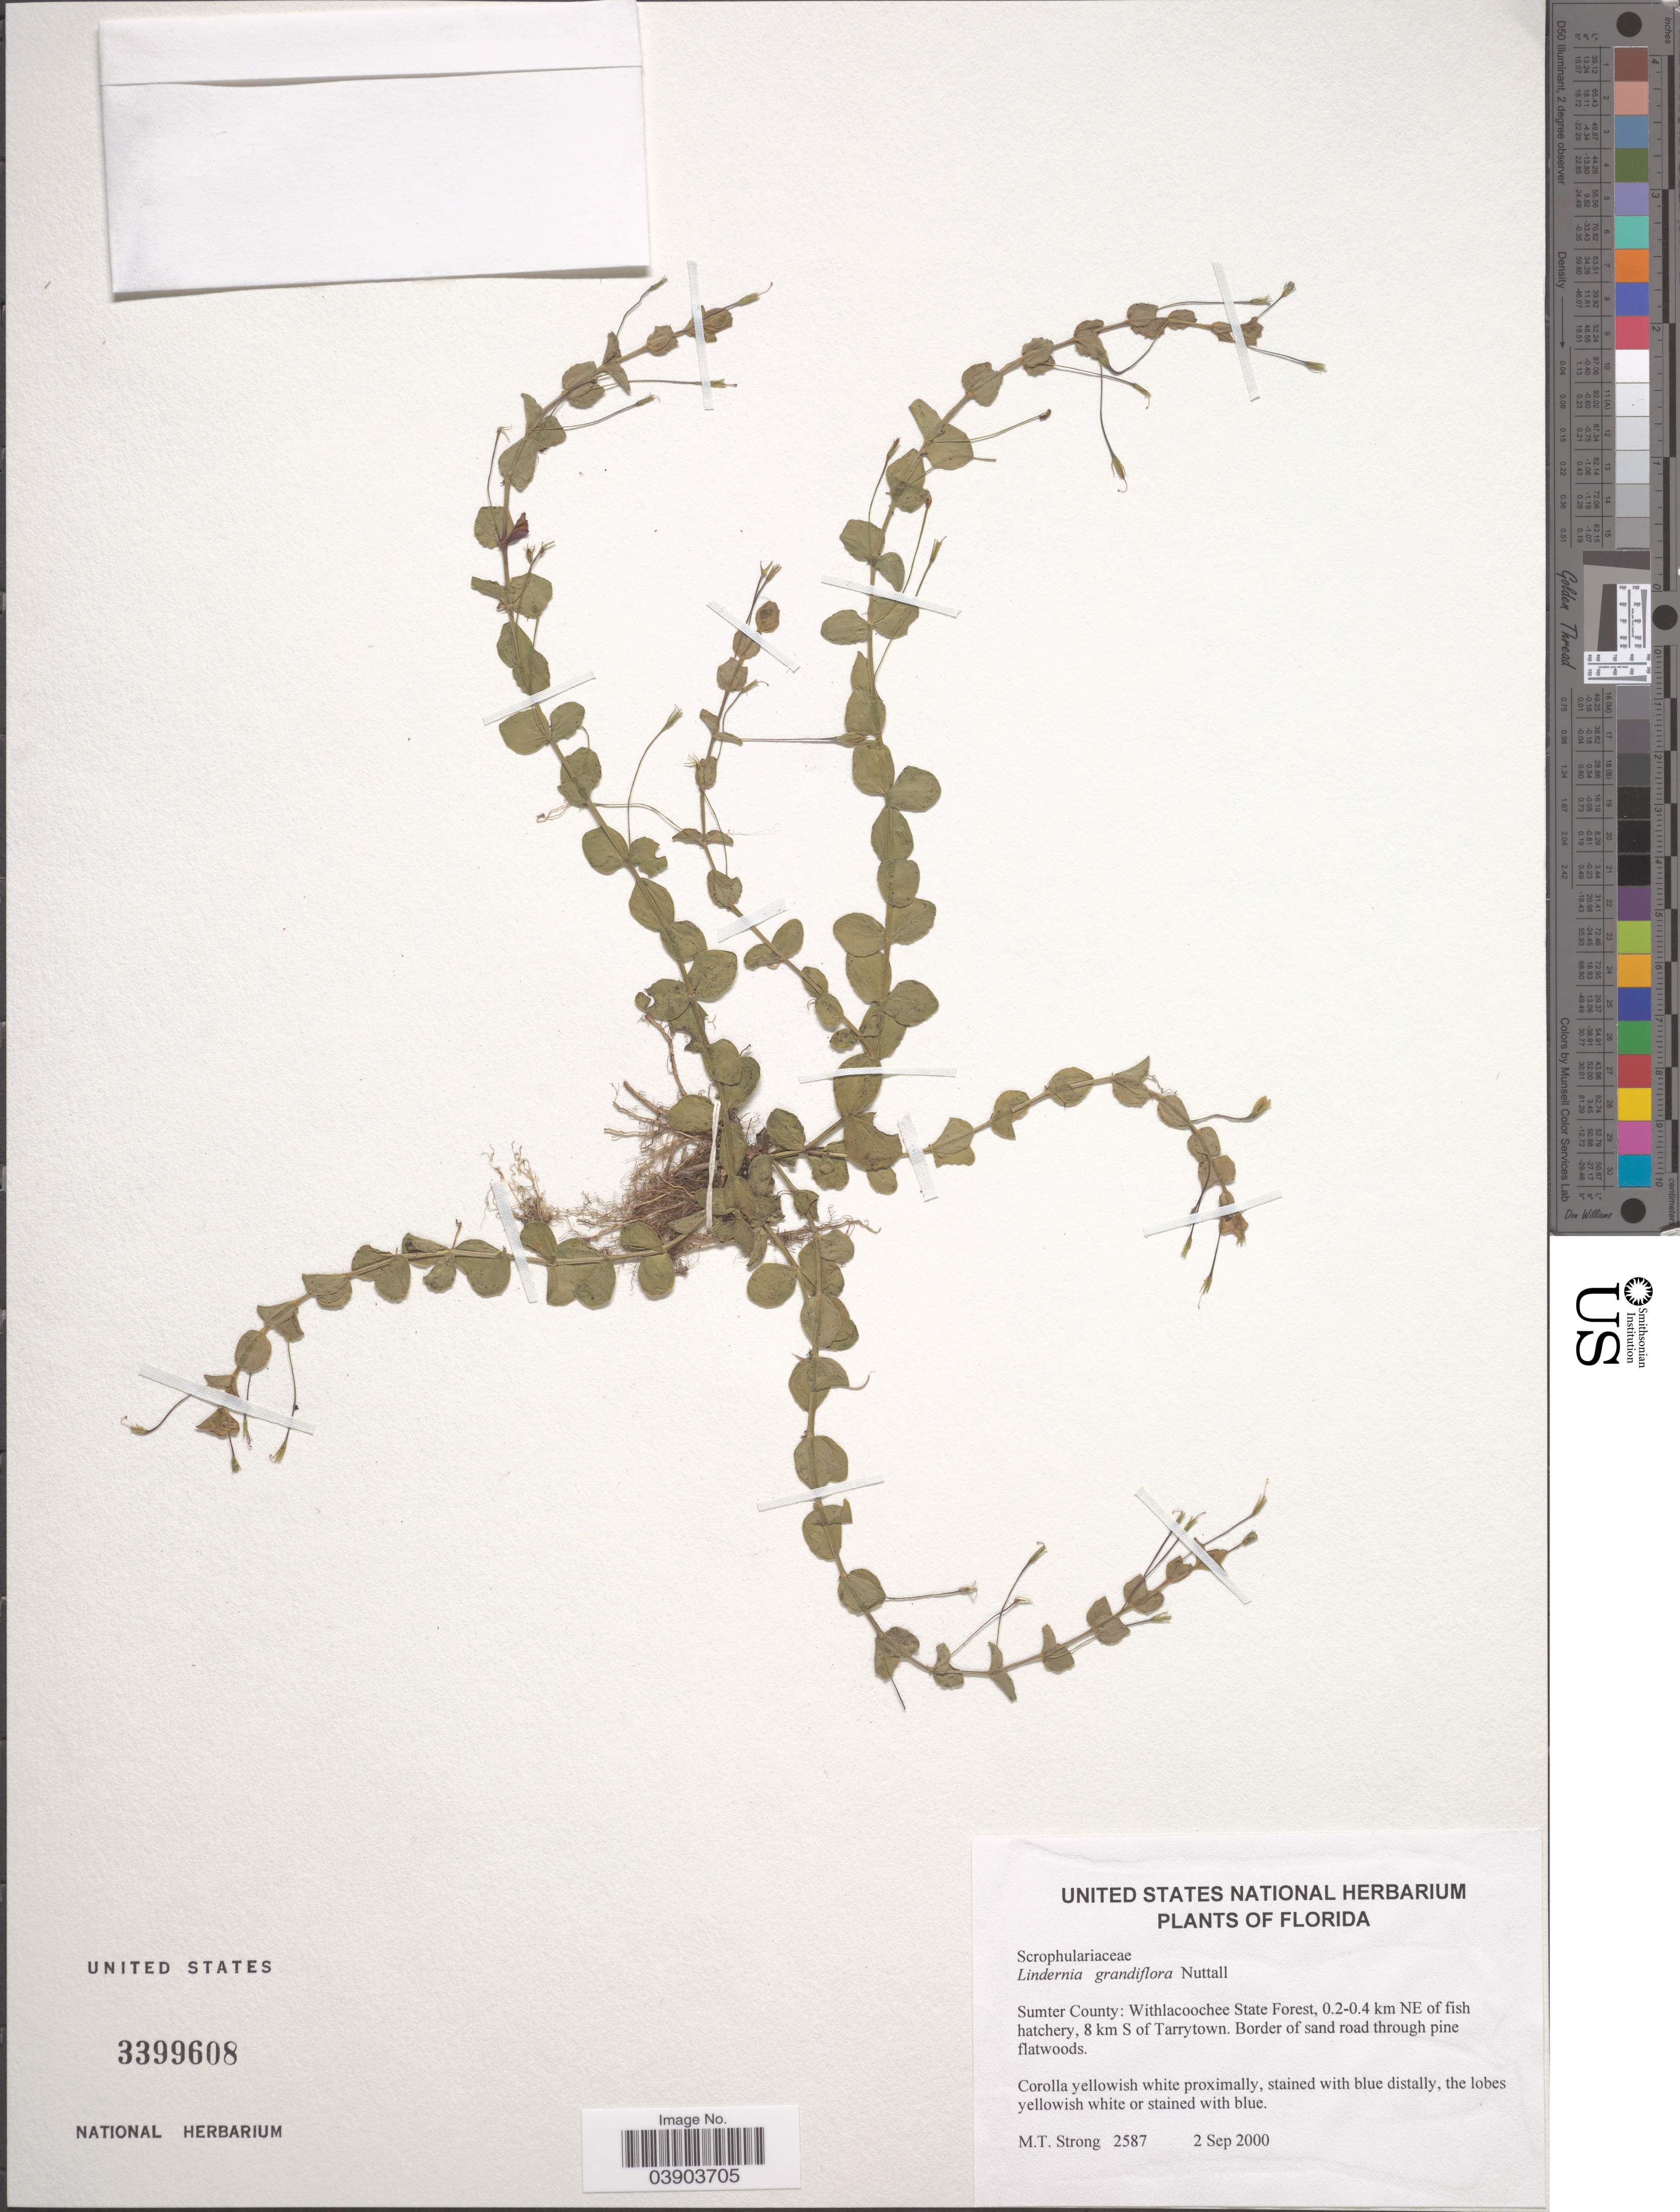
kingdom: Plantae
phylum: Tracheophyta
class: Magnoliopsida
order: Lamiales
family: Linderniaceae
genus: Lindernia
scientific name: Lindernia grandiflora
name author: Nutt.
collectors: M. T. Strong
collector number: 2587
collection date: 2000-09-02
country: United States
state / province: Florida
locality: Sumter County: Withlacoochee State Forest, 0.2-0.4 km NE of fish hatchery, 8 km S of Tarrytown. Border of sand road through pine flatwoods.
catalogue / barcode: US 3399608